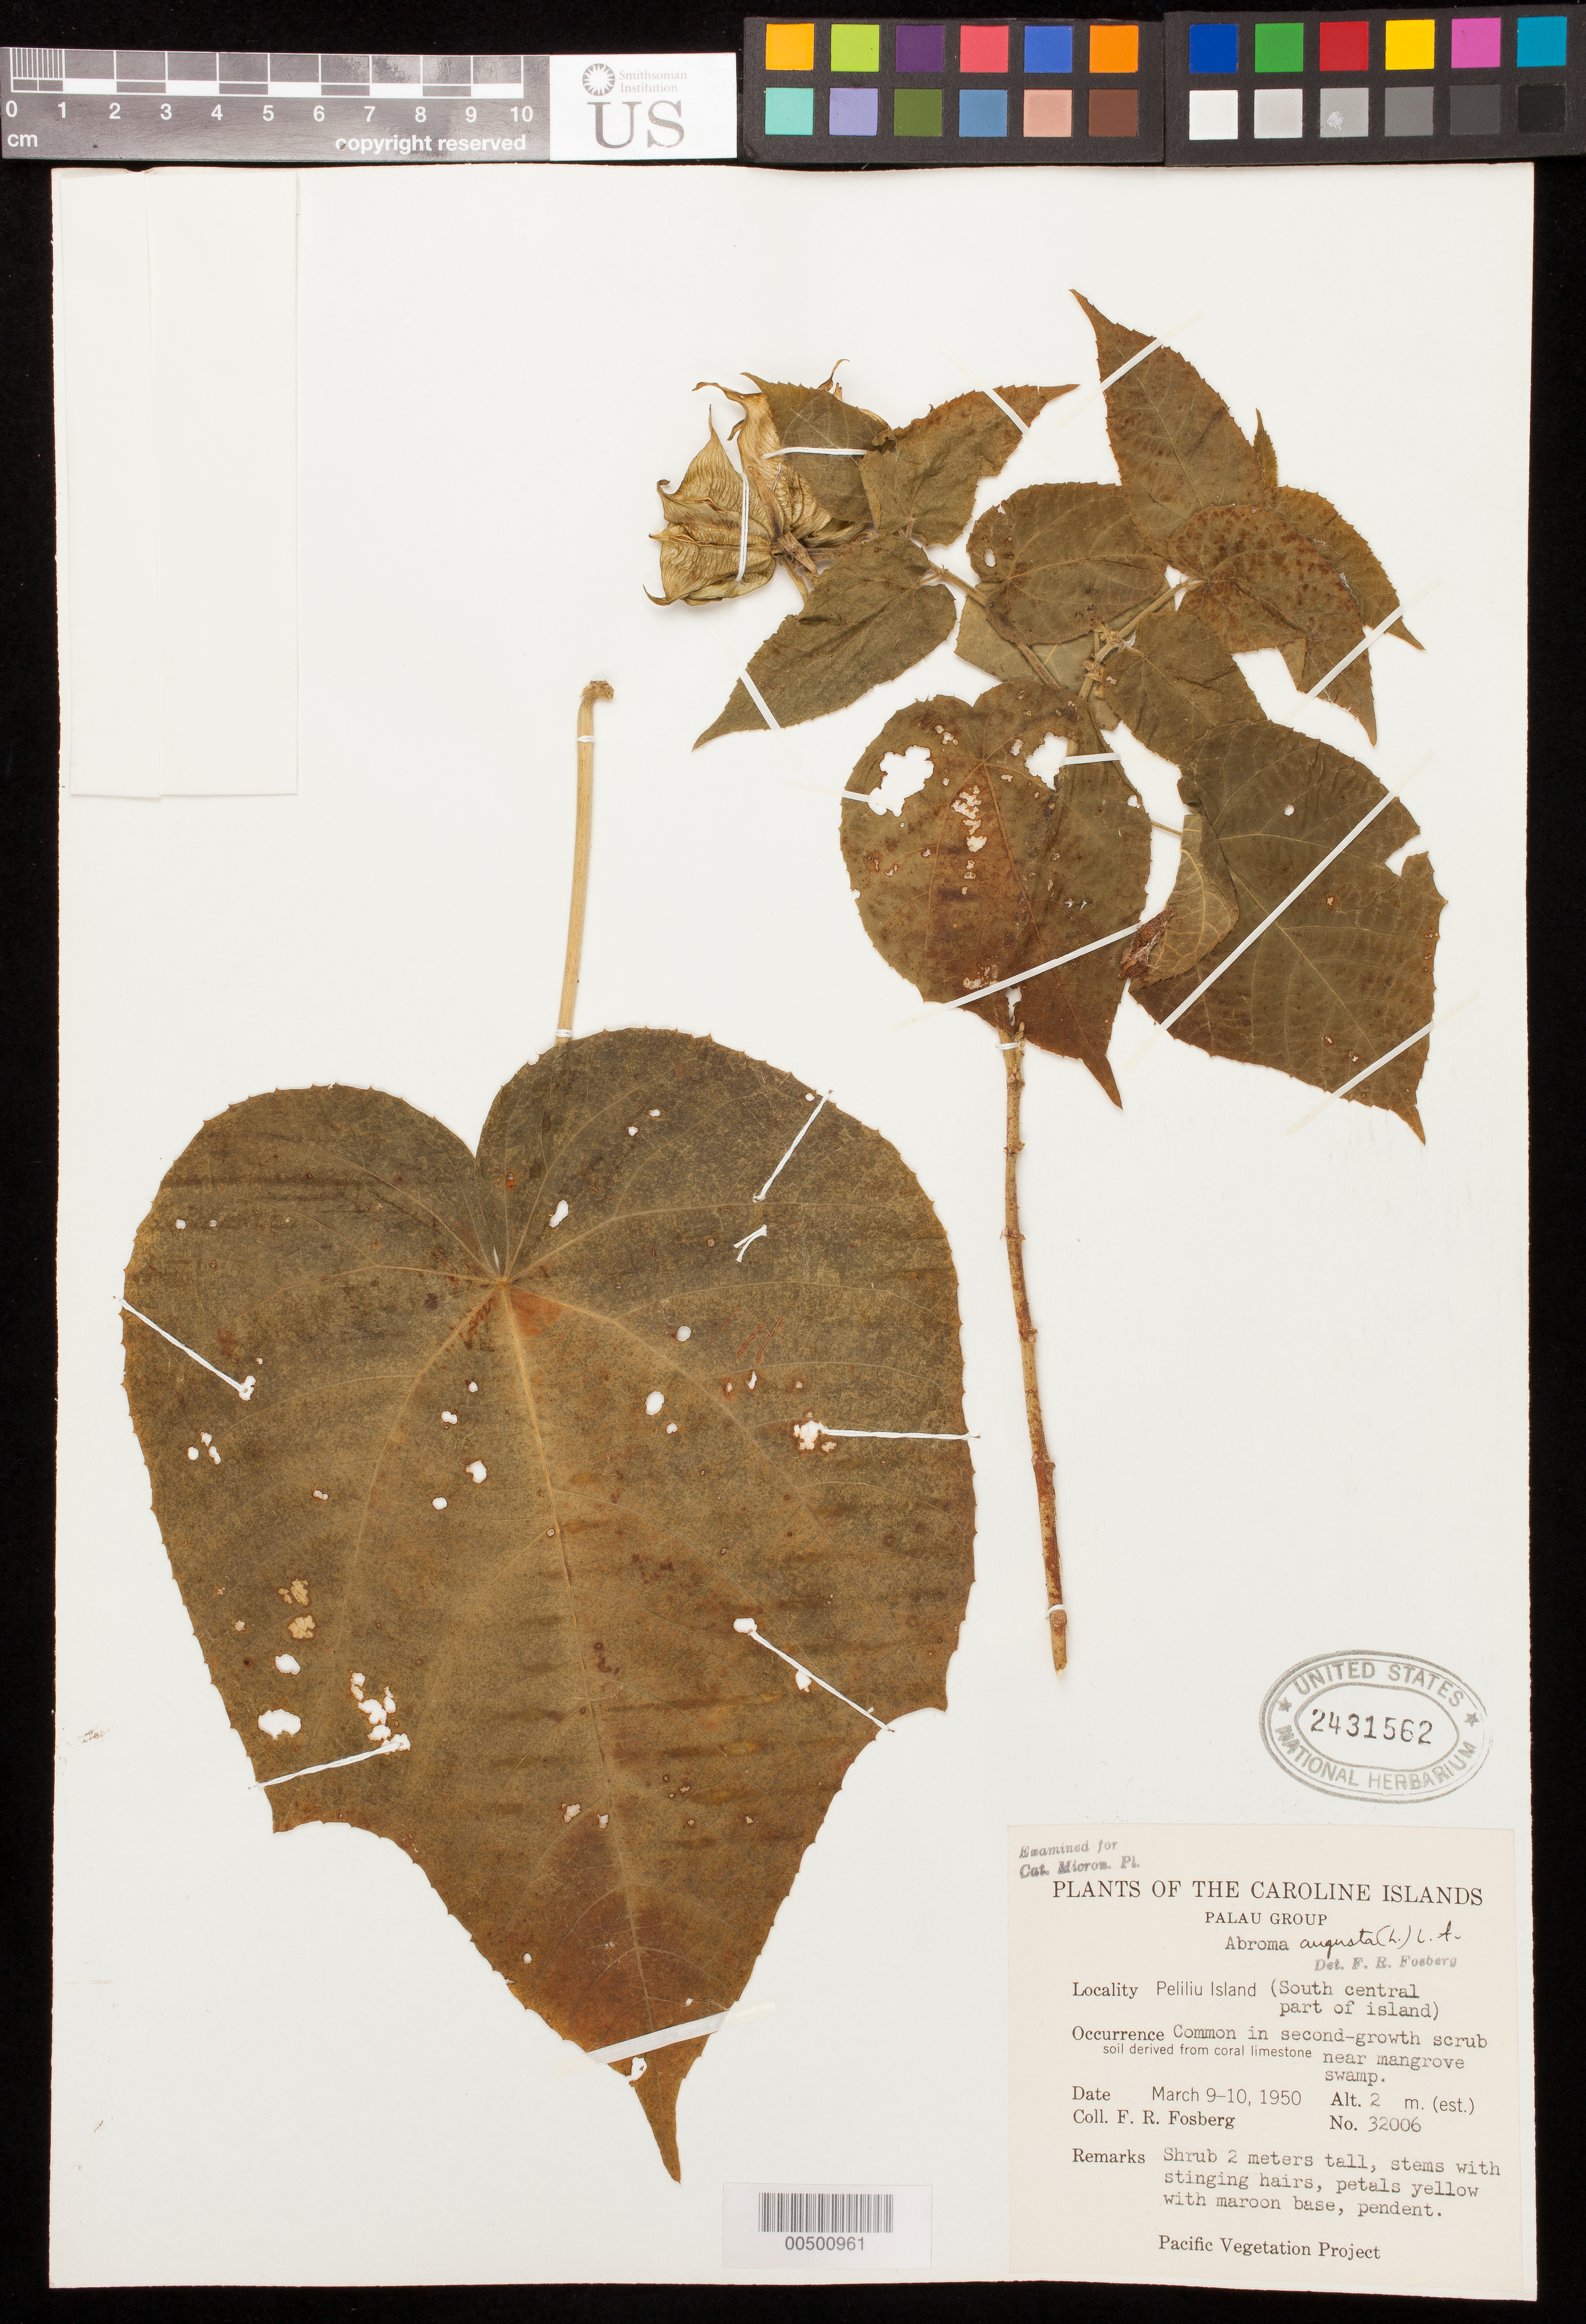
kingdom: Plantae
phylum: Tracheophyta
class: Magnoliopsida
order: Malvales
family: Malvaceae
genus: Abroma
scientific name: Abroma augusta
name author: (L.) L. f.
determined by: Fosberg, F. R.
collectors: F. R. Fosberg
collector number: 32006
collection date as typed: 09 Mar 1950 to 10 Mar 1950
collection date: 1950-03-09/1950-03-10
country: Palau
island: Beliliou [Peleliu]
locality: Peliliu I. (= Peleliu I.). South central part of island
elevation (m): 2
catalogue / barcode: US 2431562